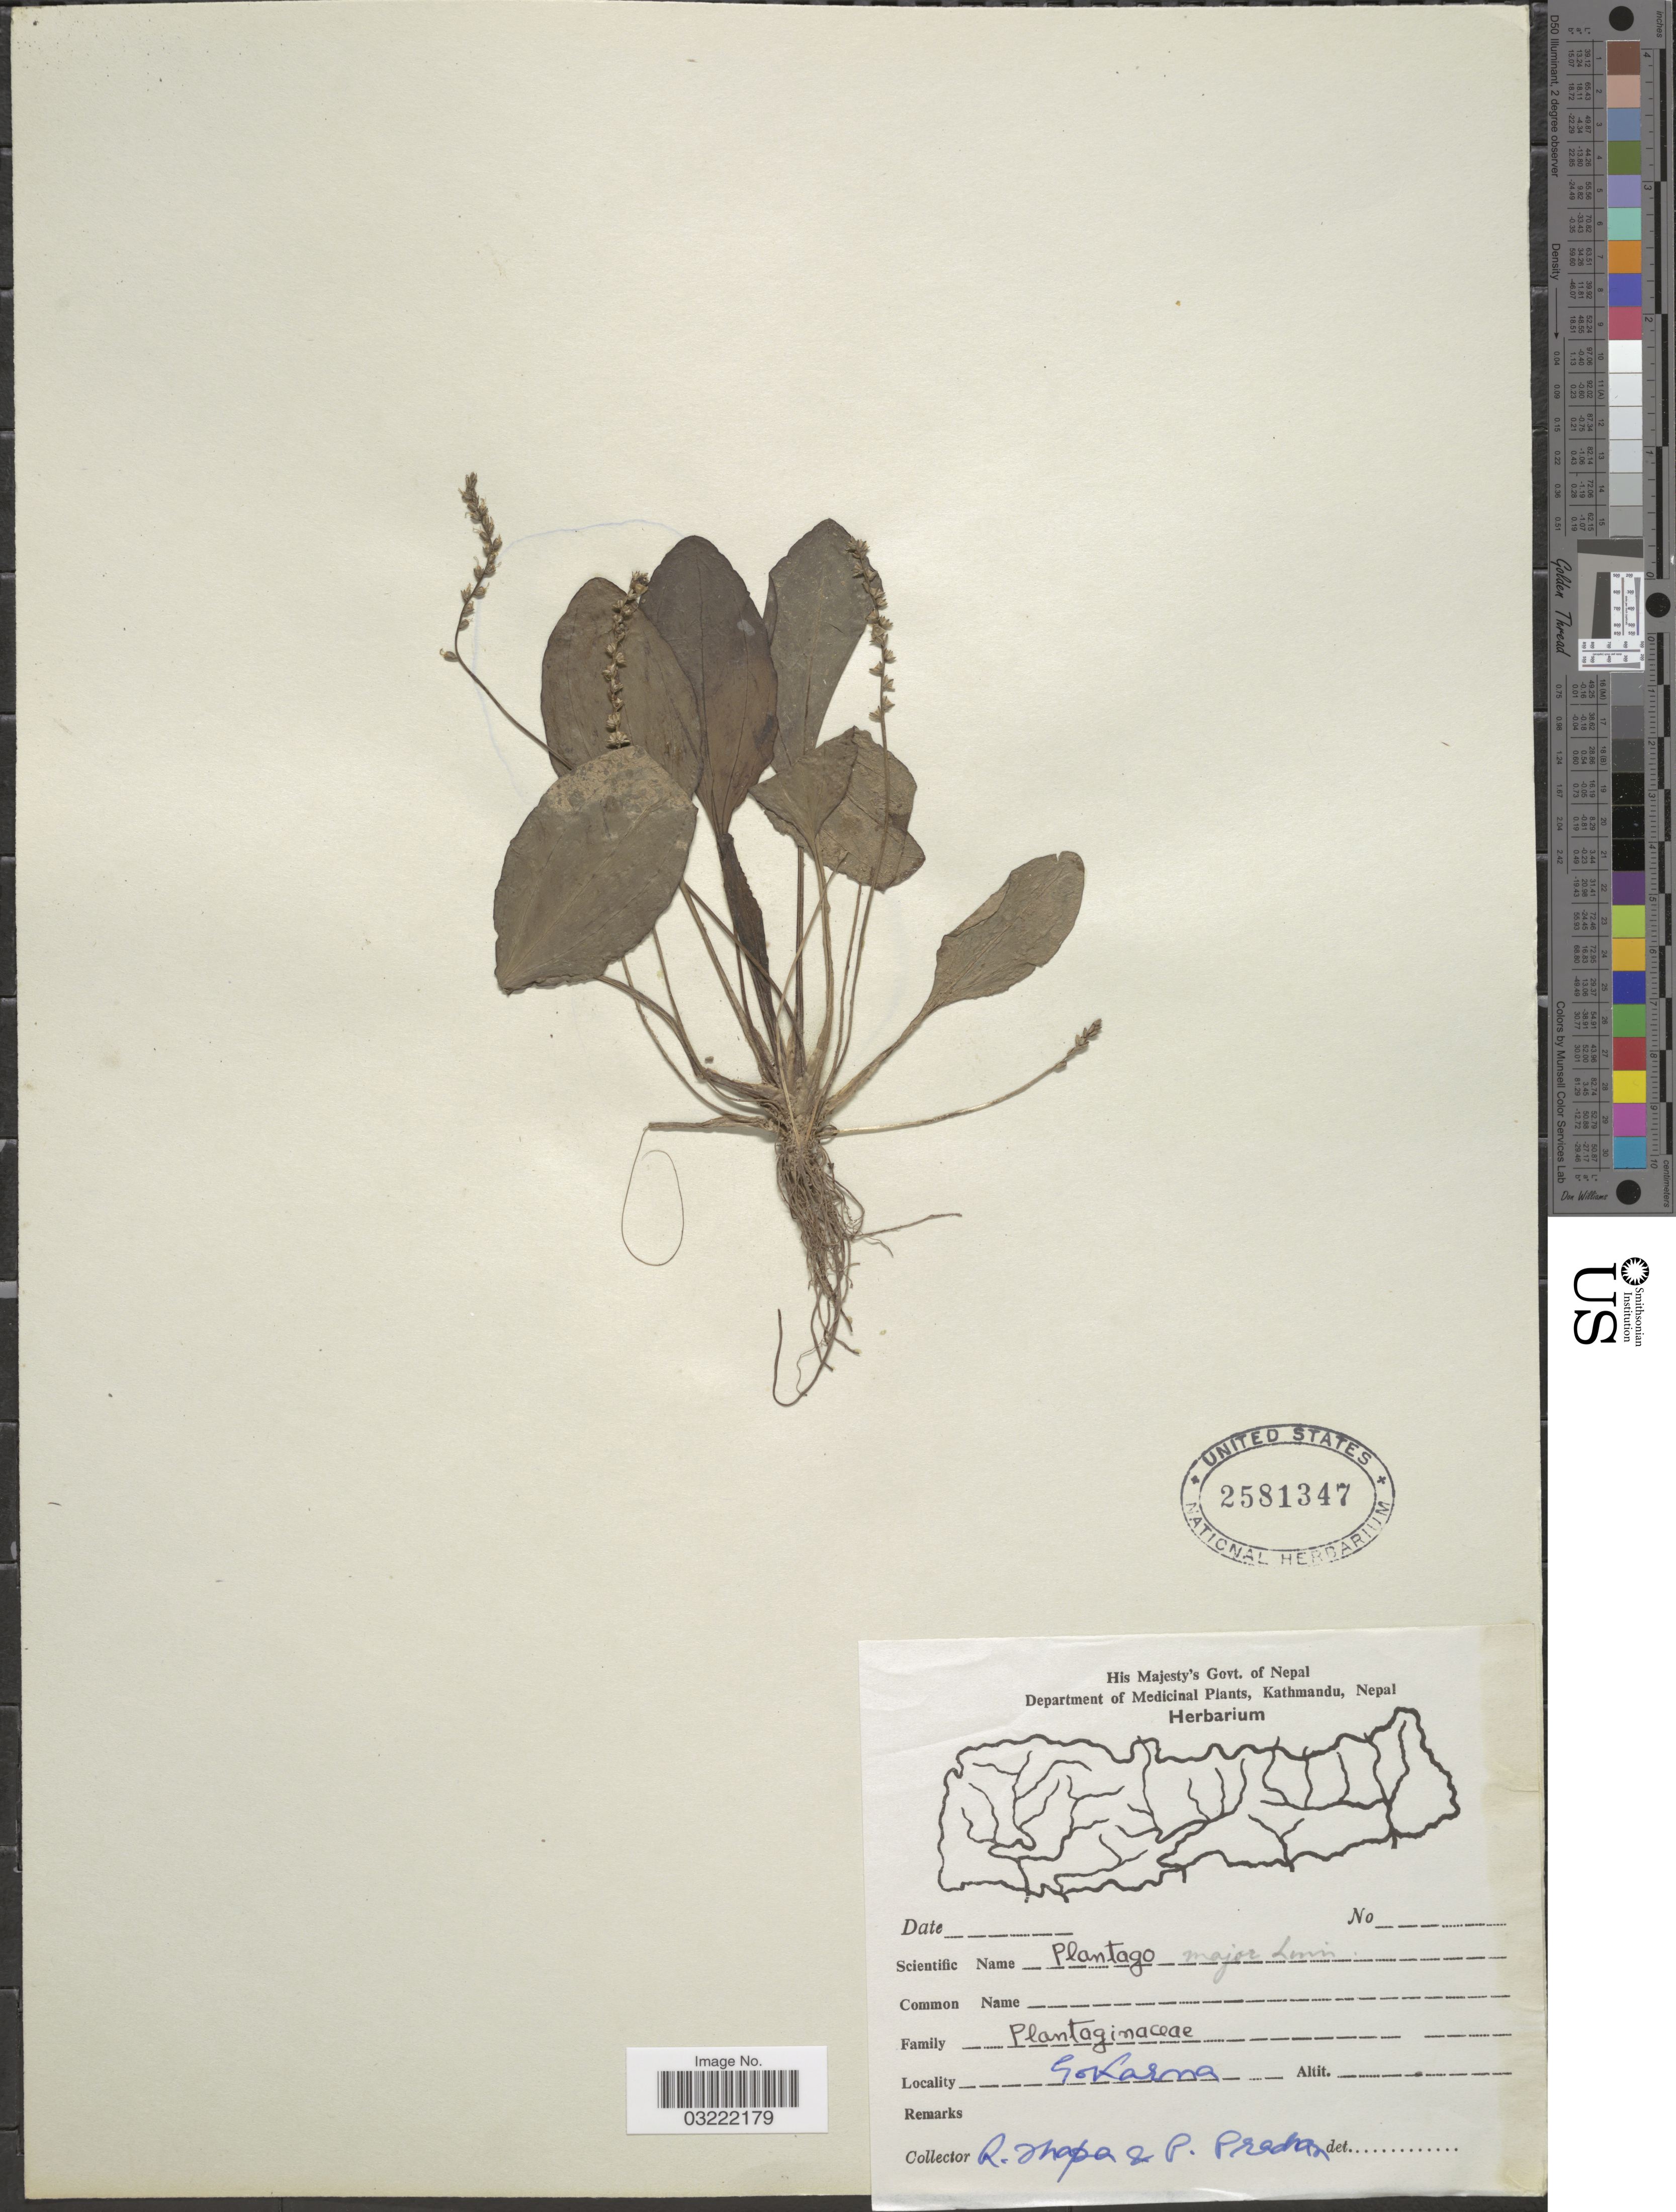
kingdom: Plantae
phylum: Tracheophyta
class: Magnoliopsida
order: Lamiales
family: Plantaginaceae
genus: Plantago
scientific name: Plantago major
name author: L.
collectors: R. Thapa & P. Pradhan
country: Nepal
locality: Gokarna.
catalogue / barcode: US 2581347